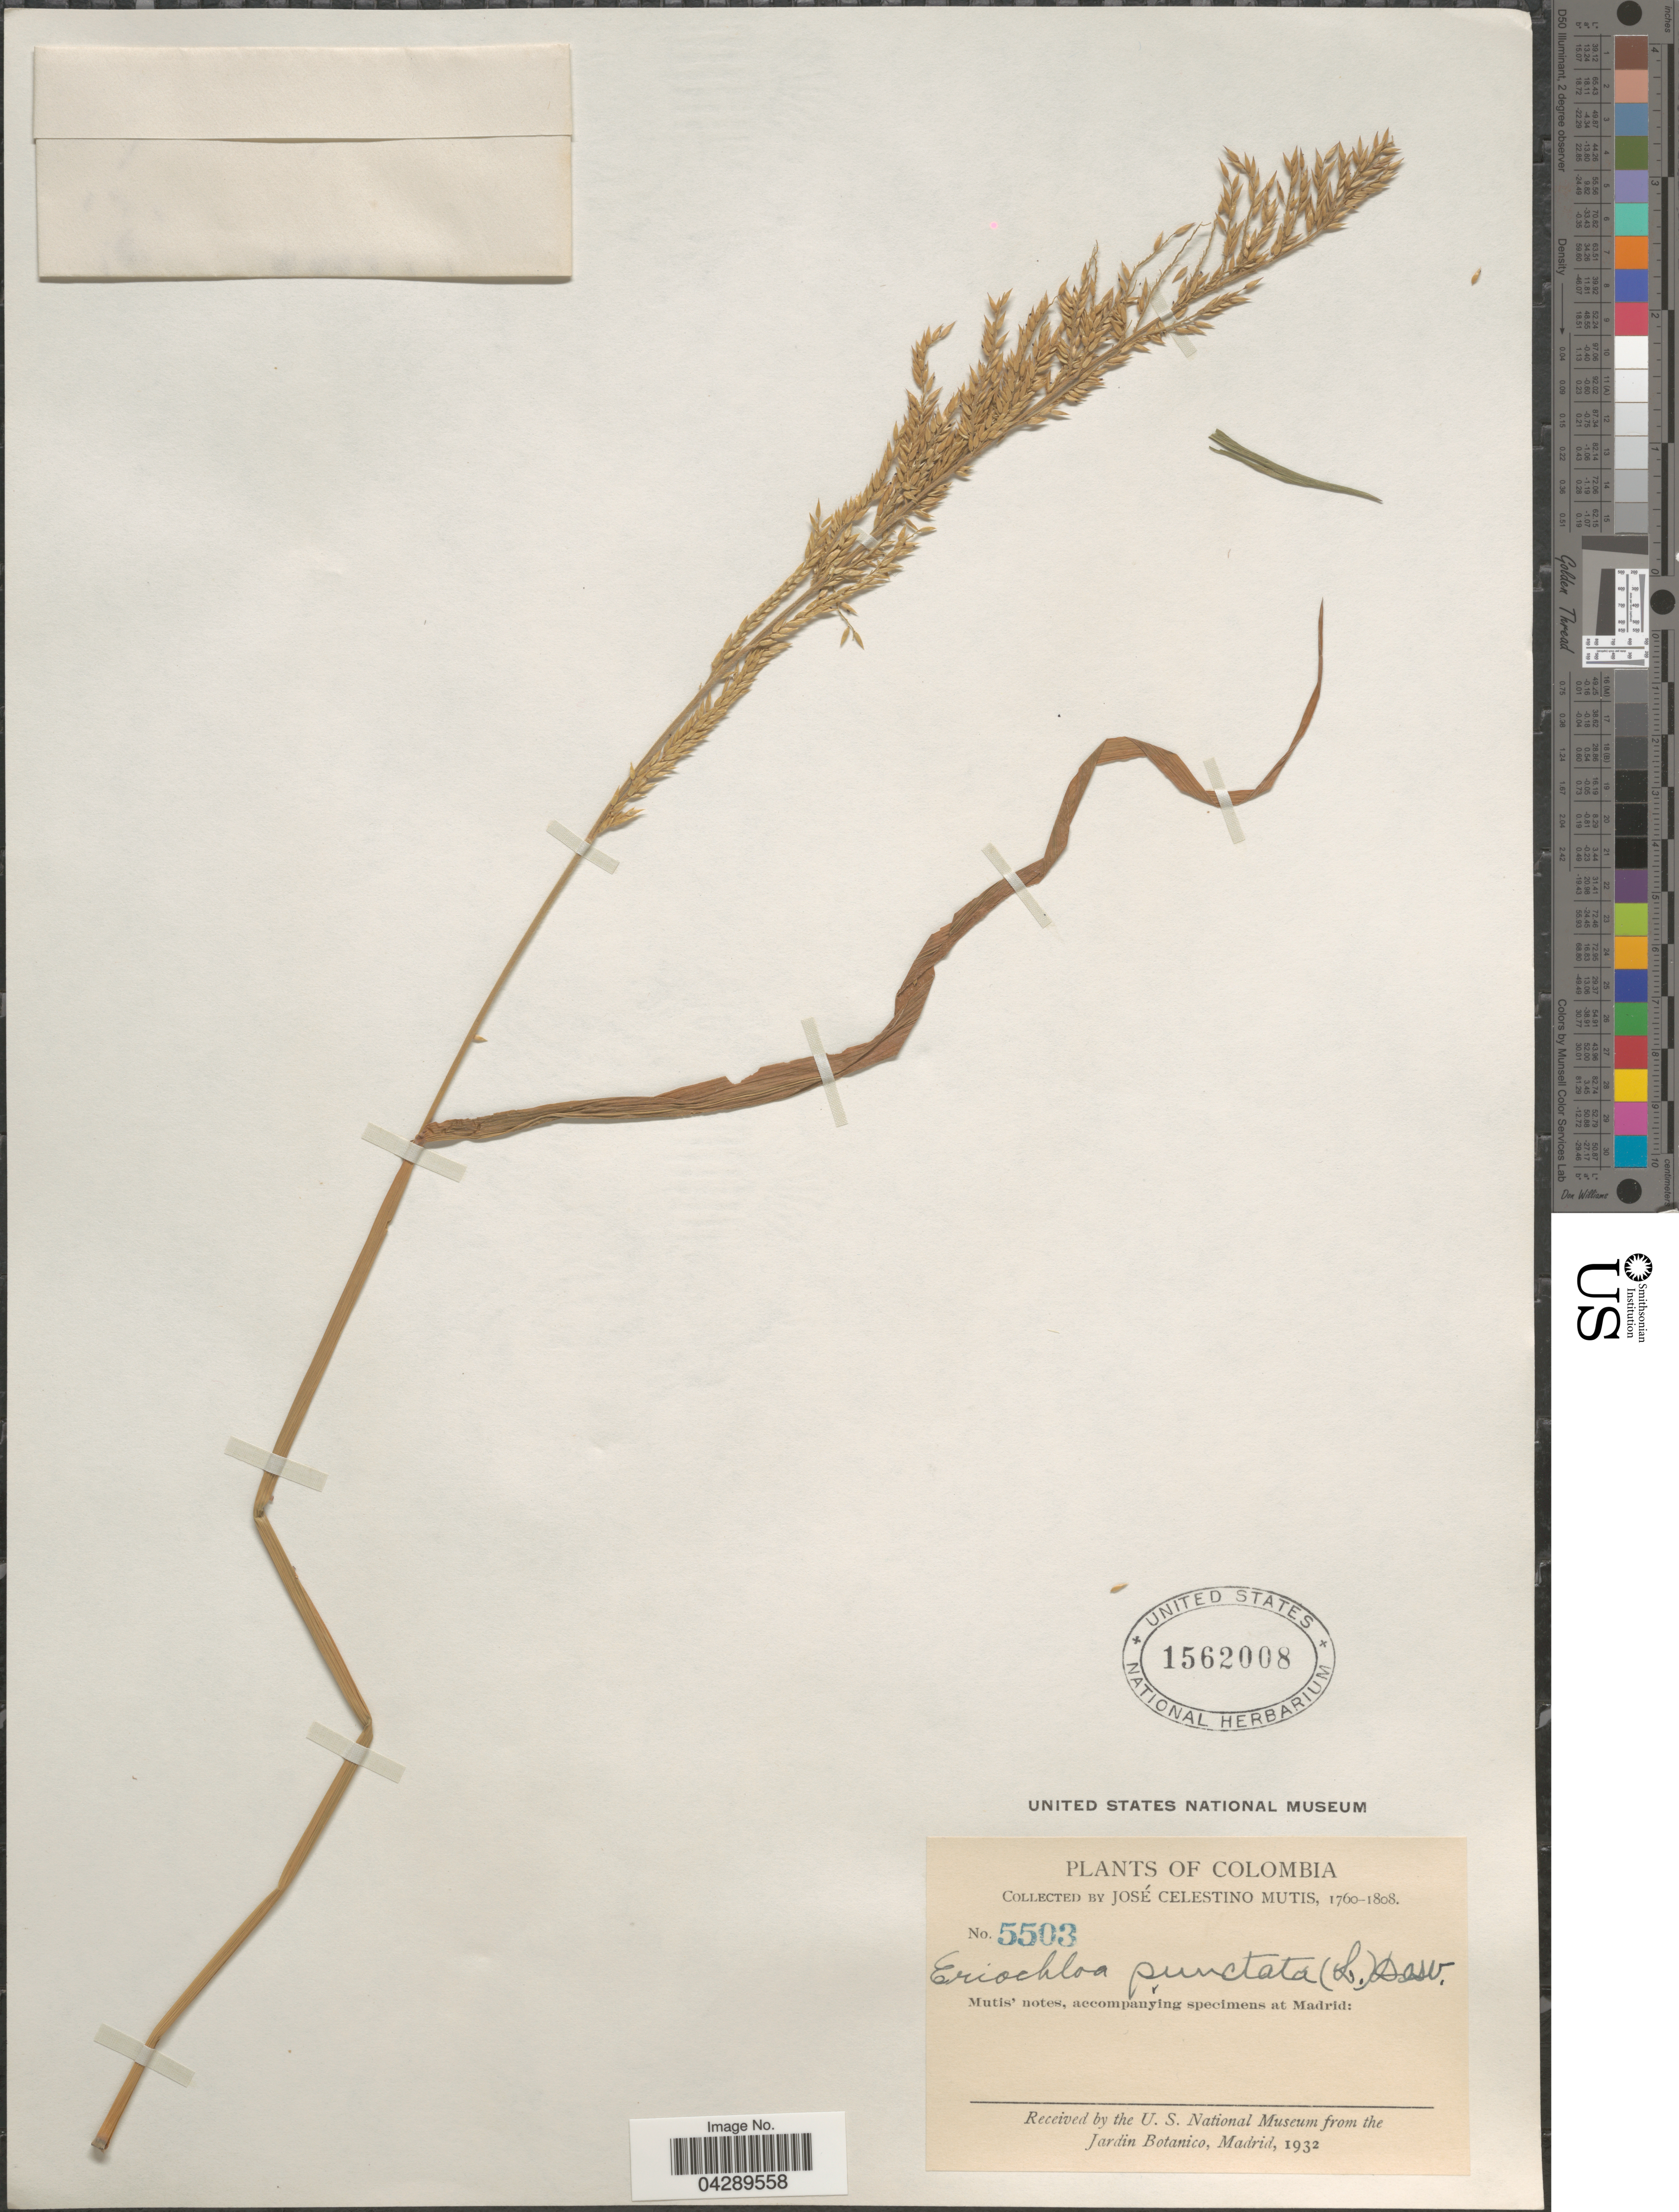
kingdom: Plantae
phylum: Tracheophyta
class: Liliopsida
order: Poales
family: Poaceae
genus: Eriochloa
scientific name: Eriochloa punctata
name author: (L.) Desv. ex Ham.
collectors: J. C. B. Mutis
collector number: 5503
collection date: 1760/1808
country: Colombia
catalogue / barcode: US 1562008